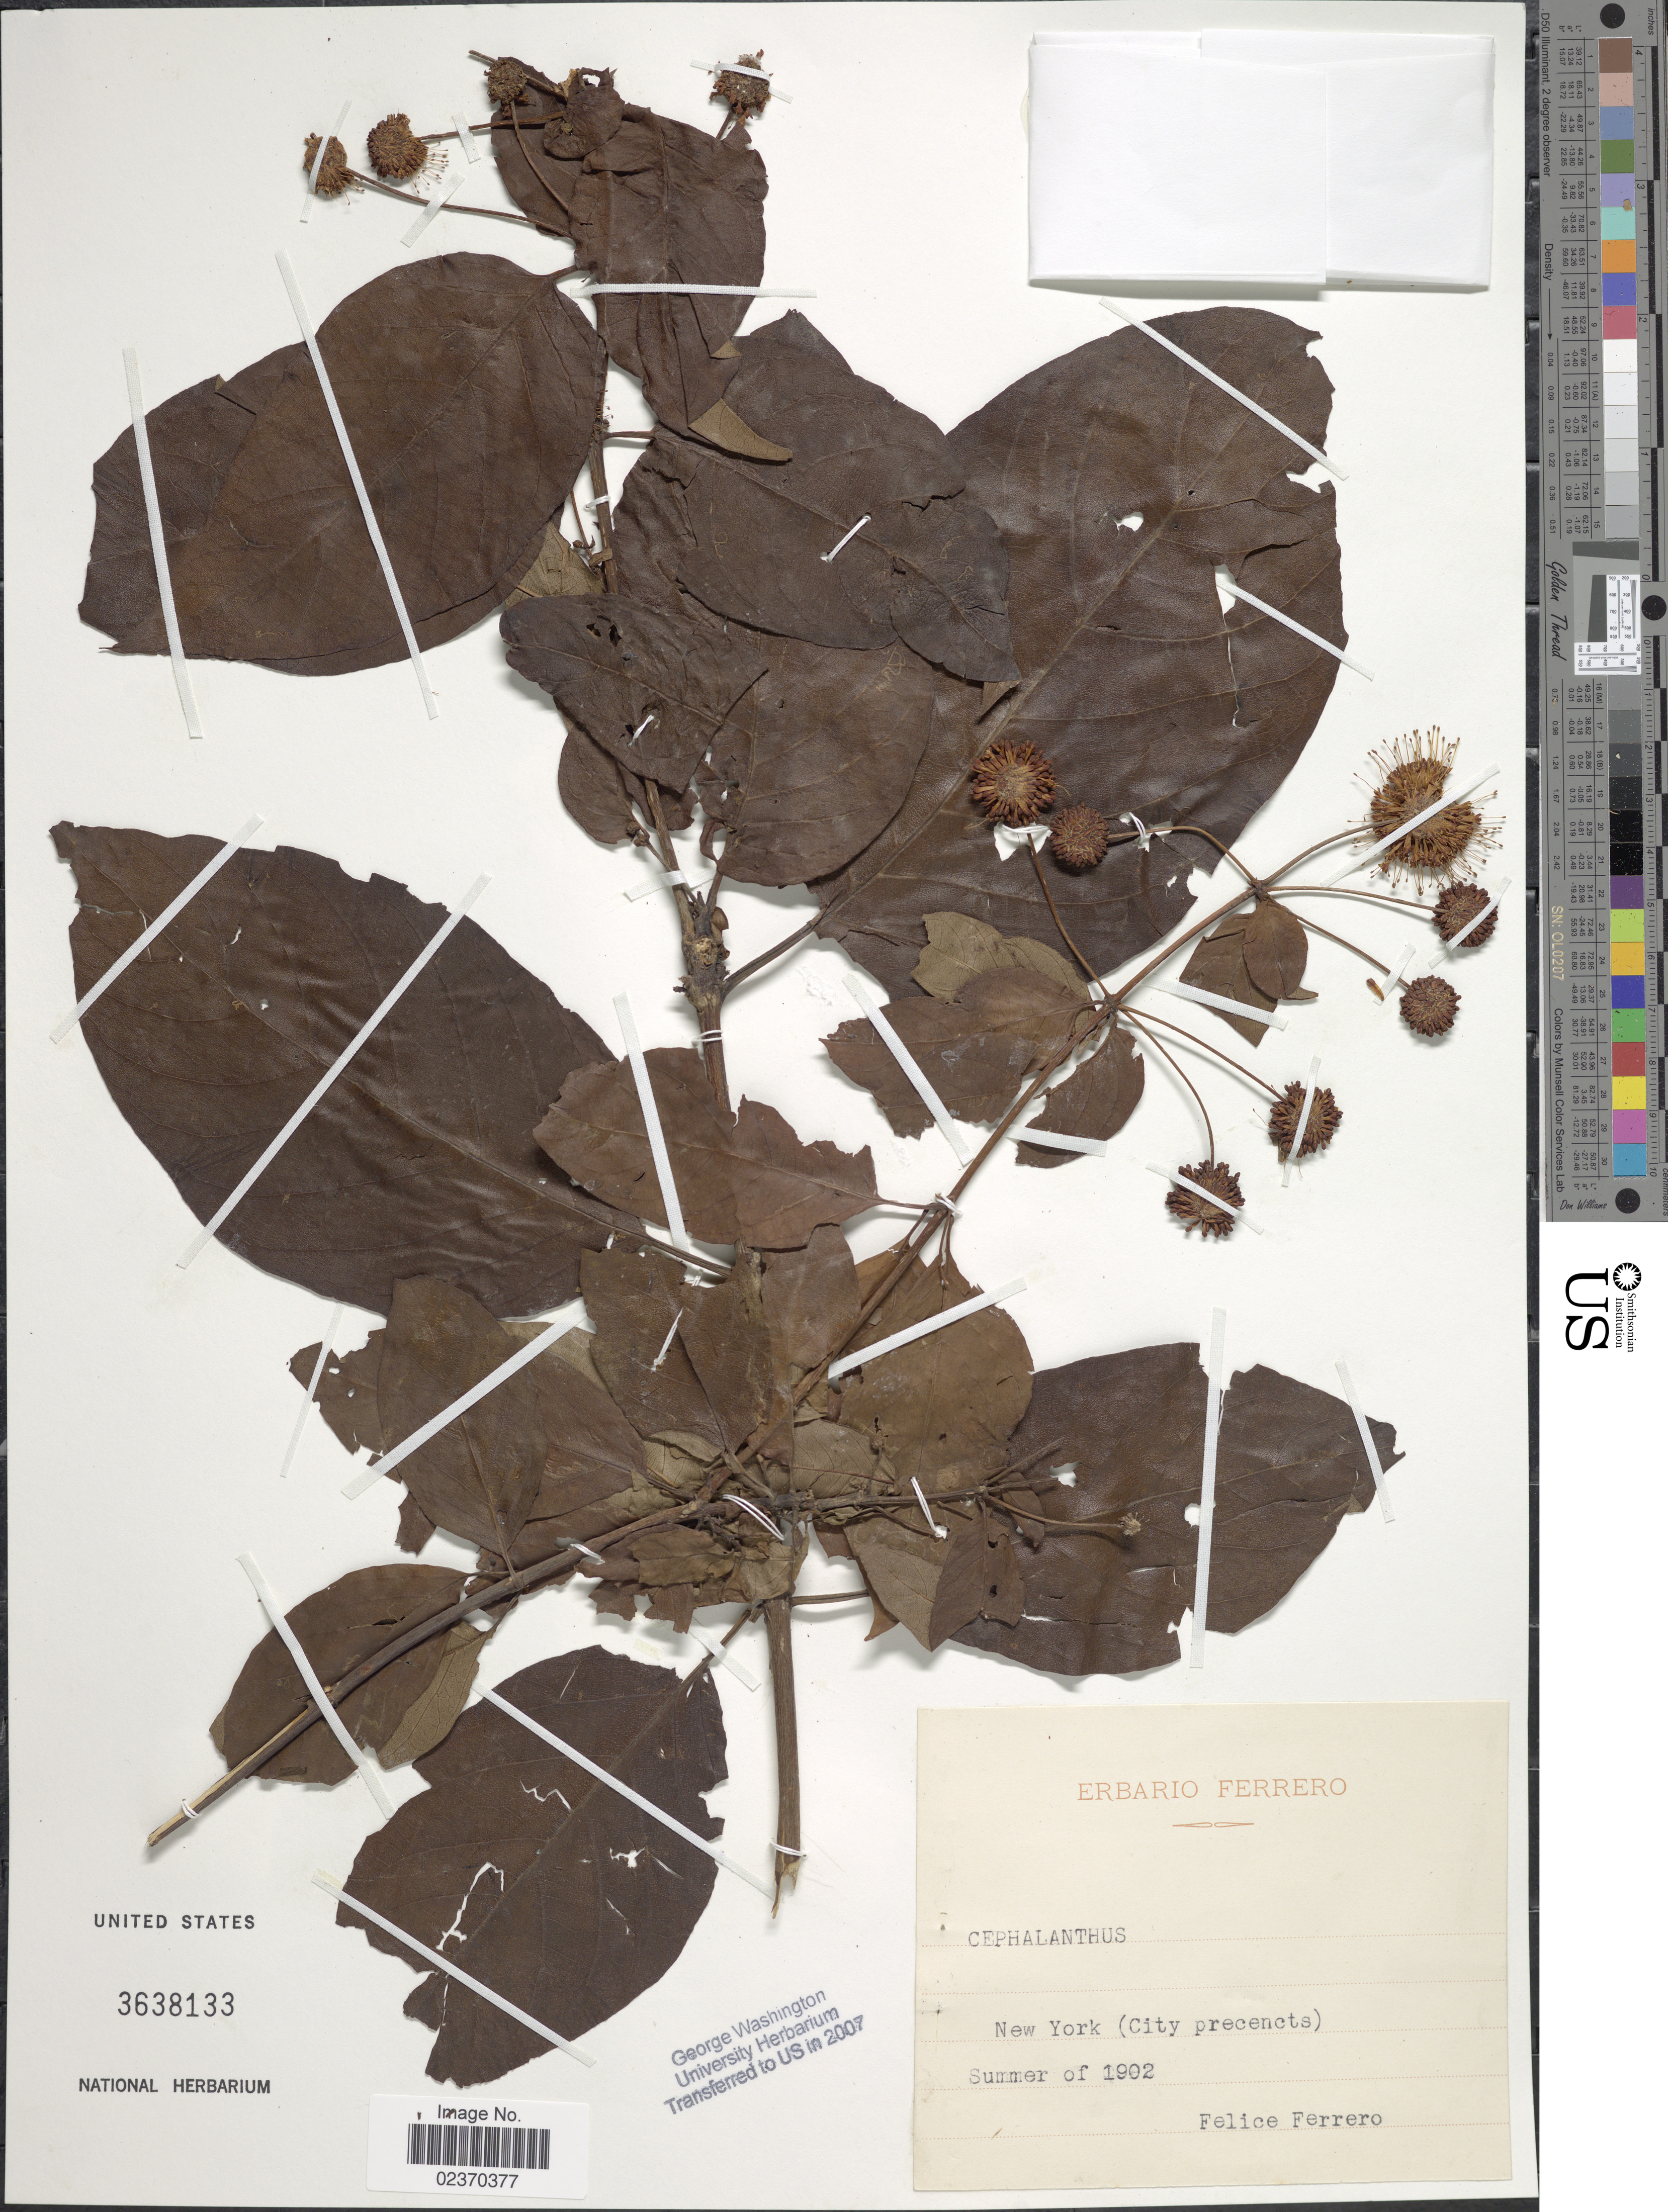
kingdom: Plantae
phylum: Tracheophyta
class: Magnoliopsida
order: Gentianales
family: Rubiaceae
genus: Cephalanthus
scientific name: Cephalanthus occidentalis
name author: L.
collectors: F. Ferrero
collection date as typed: Summer of 1902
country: United States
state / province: New York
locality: City precents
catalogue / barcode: US 3638133